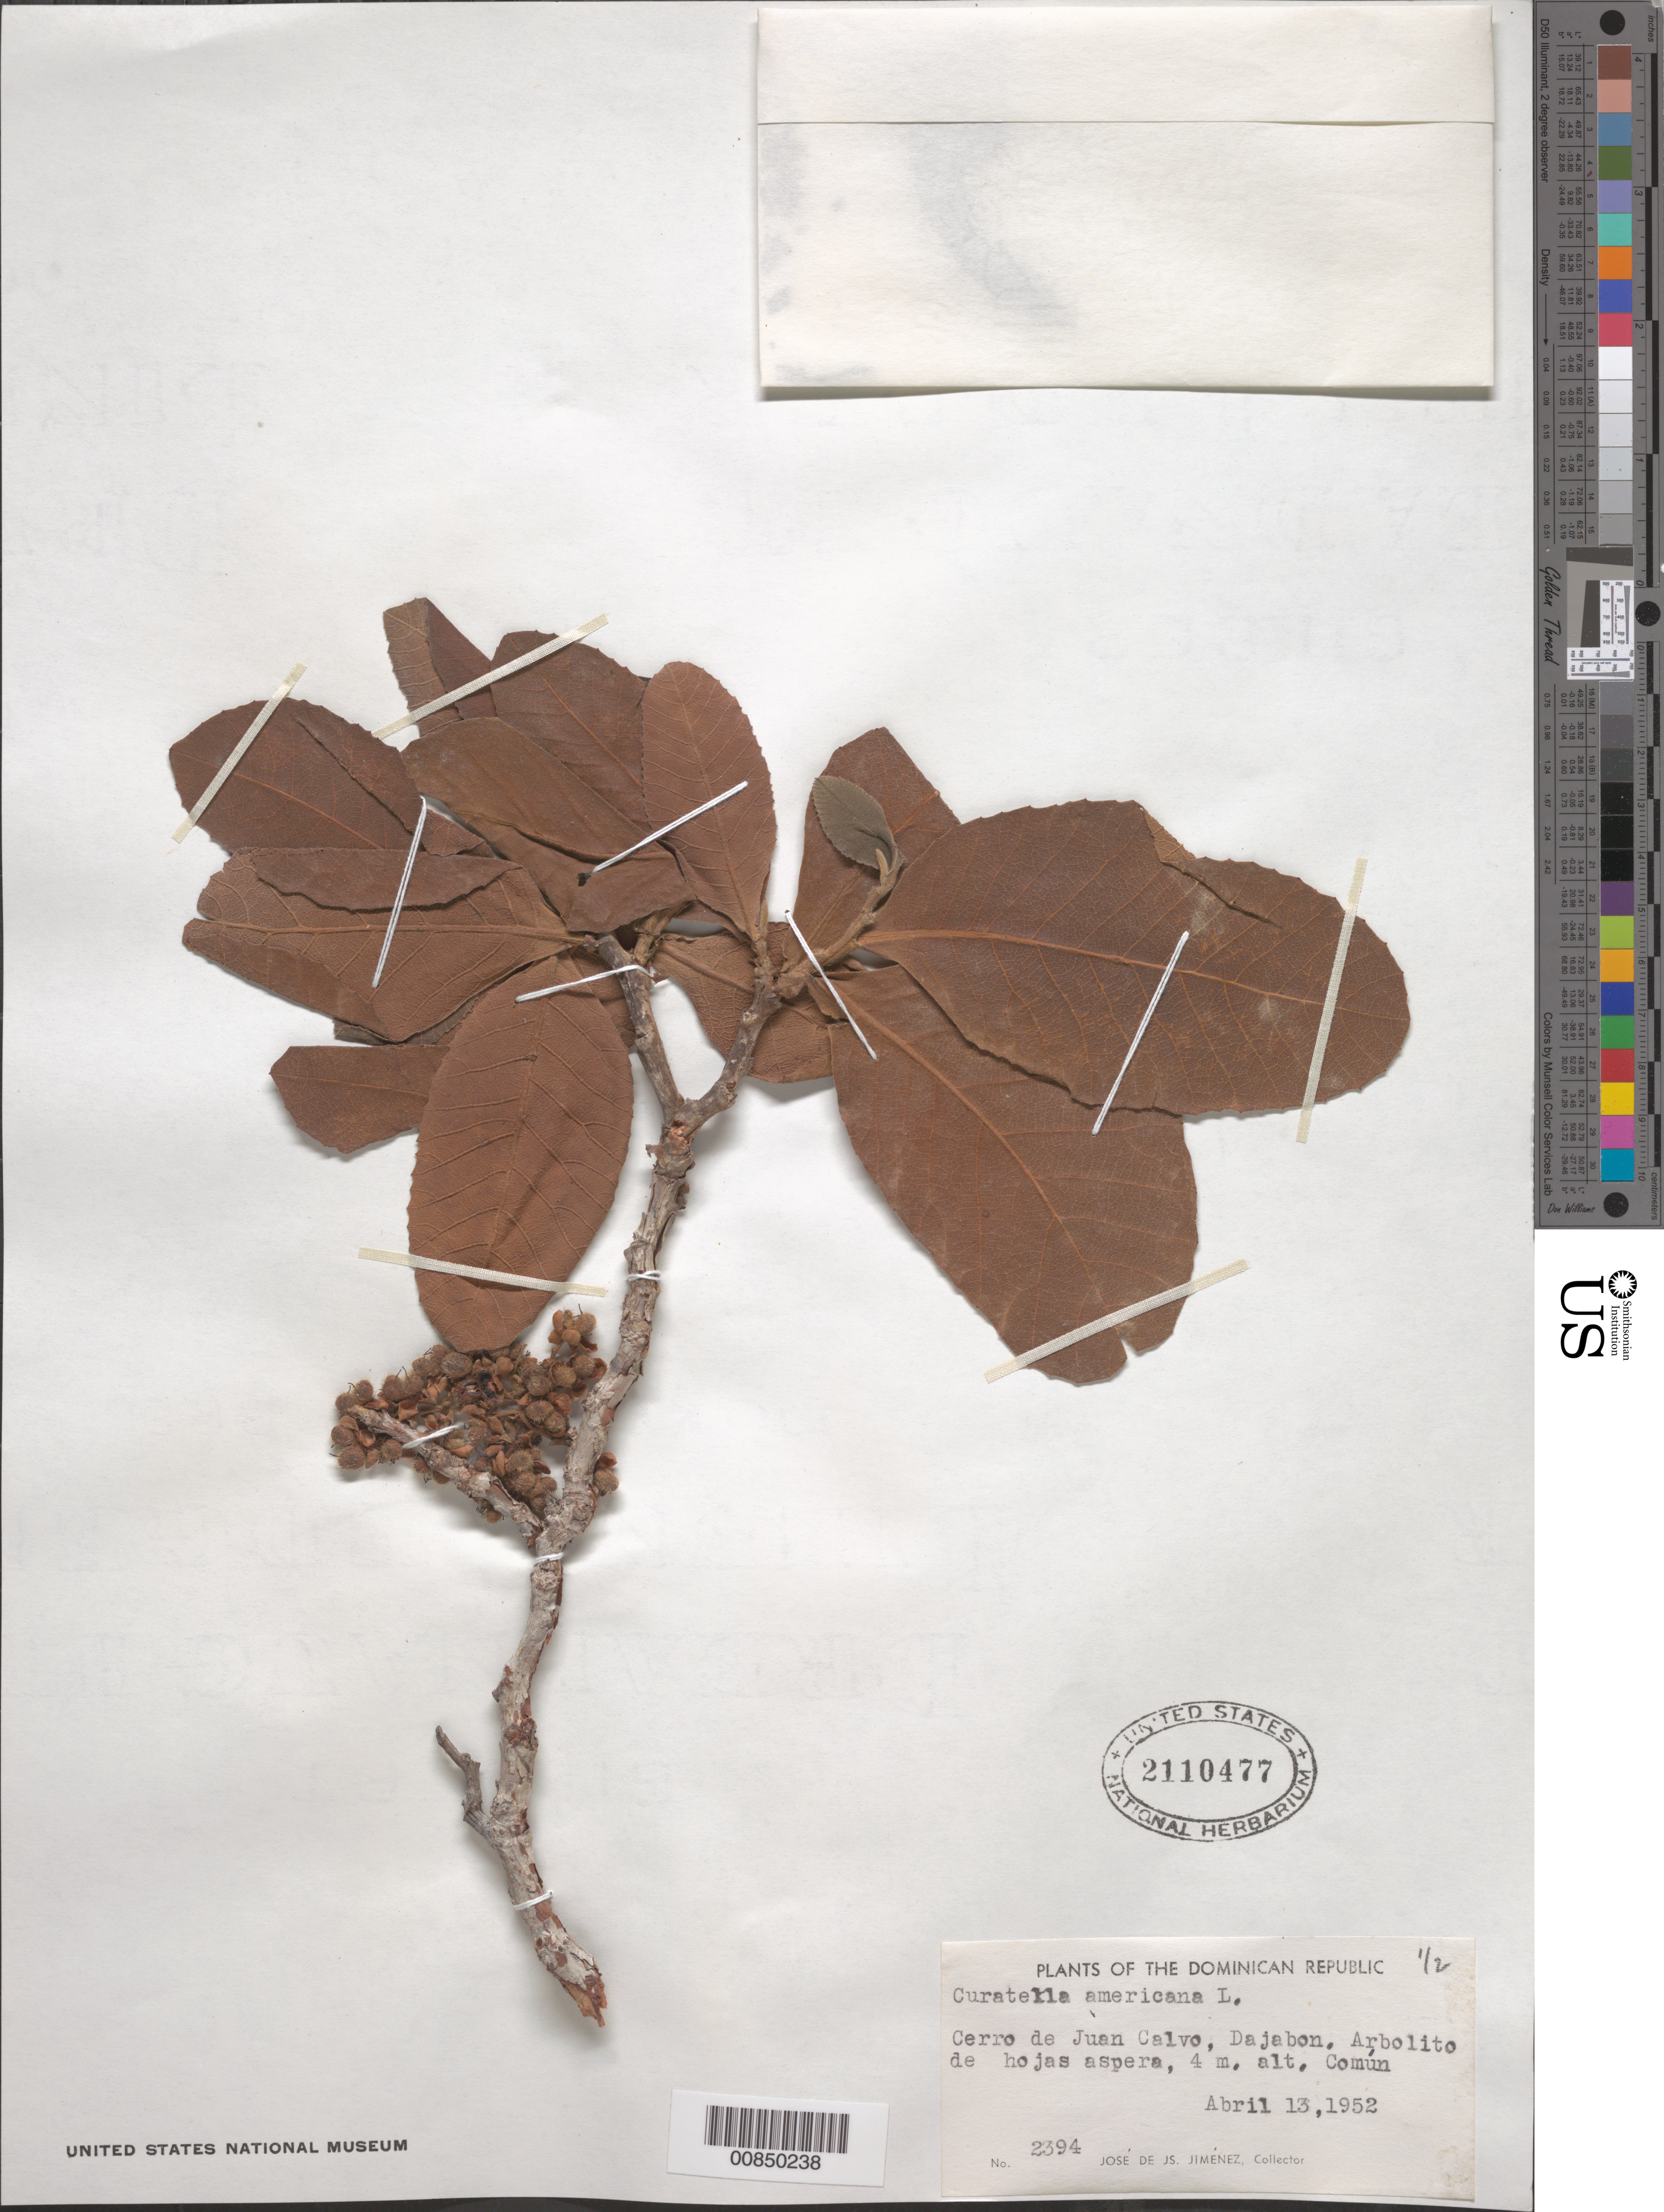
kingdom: Plantae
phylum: Tracheophyta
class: Magnoliopsida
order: Dilleniales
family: Dilleniaceae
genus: Curatella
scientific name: Curatella americana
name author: L.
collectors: J. J. Jiménez Almonte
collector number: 2394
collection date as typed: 13 Apr 1952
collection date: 1952-04-13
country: Dominican Republic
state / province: Dajabon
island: Hispaniola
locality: Cerro de juan Calvo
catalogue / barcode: US 2110477